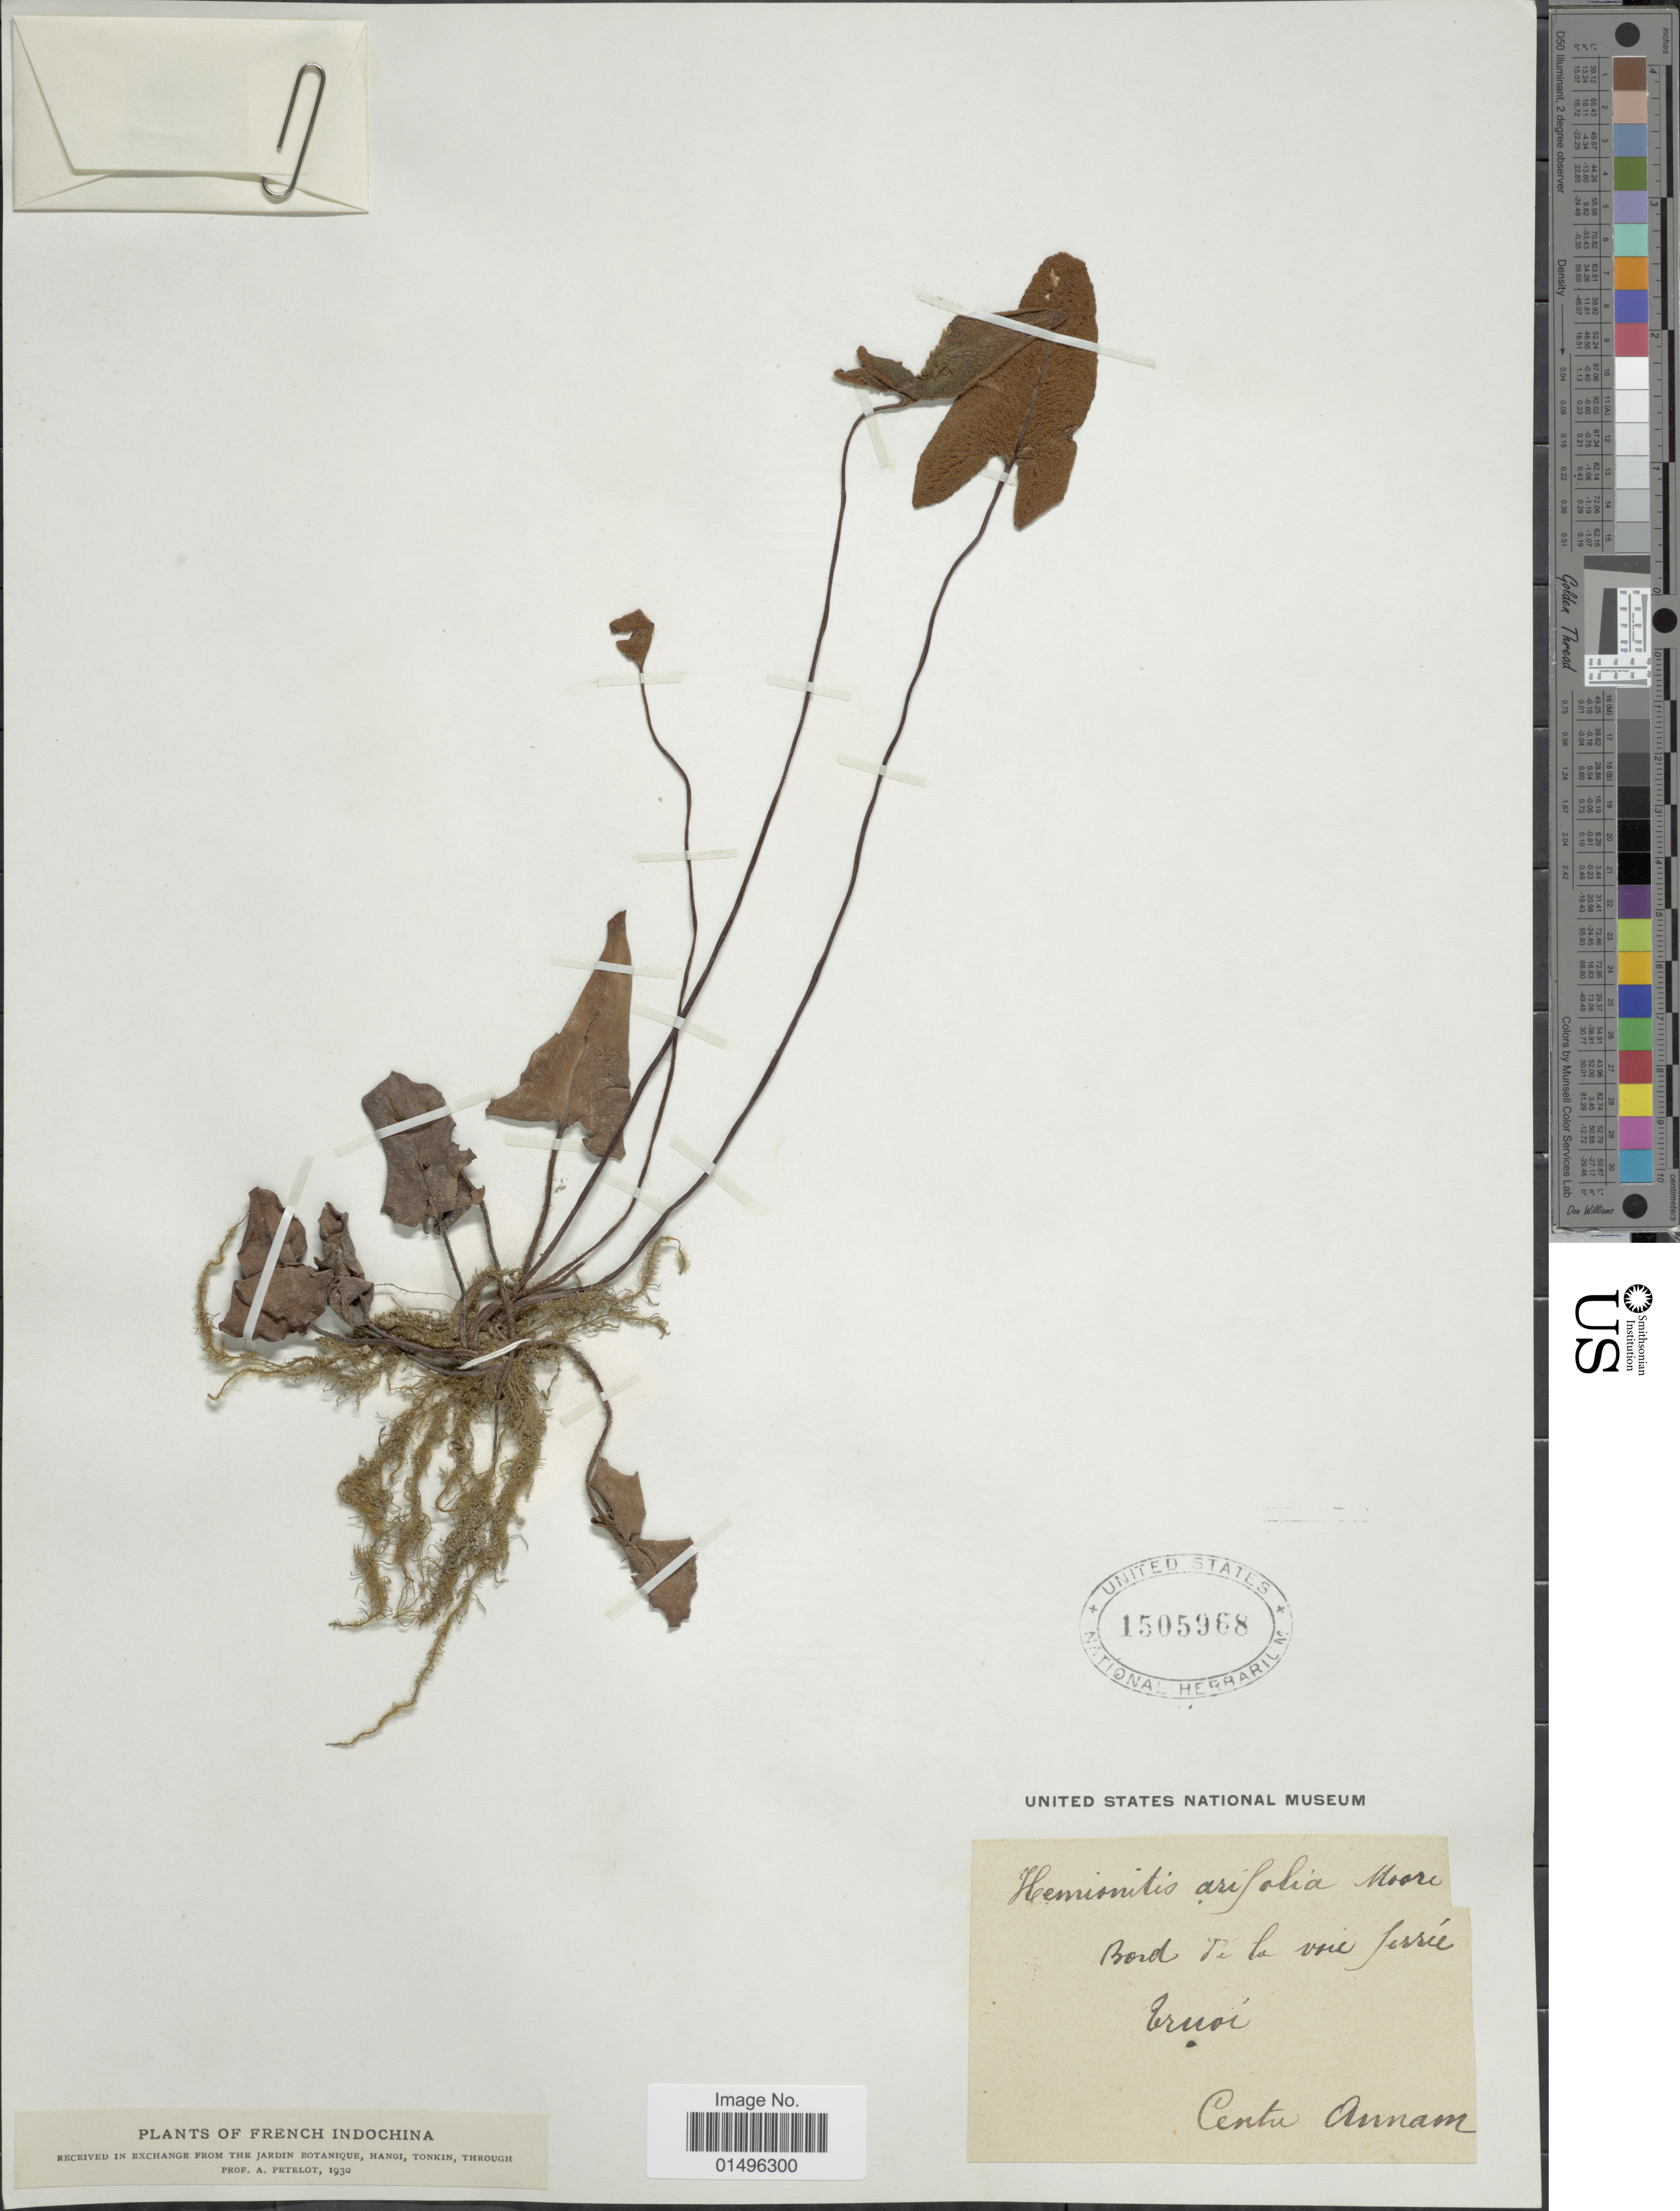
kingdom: Plantae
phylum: Tracheophyta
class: Polypodiopsida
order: Polypodiales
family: Pteridaceae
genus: Parahemionitis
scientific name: Parahemionitis cordata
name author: (Roxb. ex Hook. & Grev.) Fraser-Jenk.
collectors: Ernoi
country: Vietnam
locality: Bord de la voie ferrée, Centr Annam.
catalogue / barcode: US 1505968